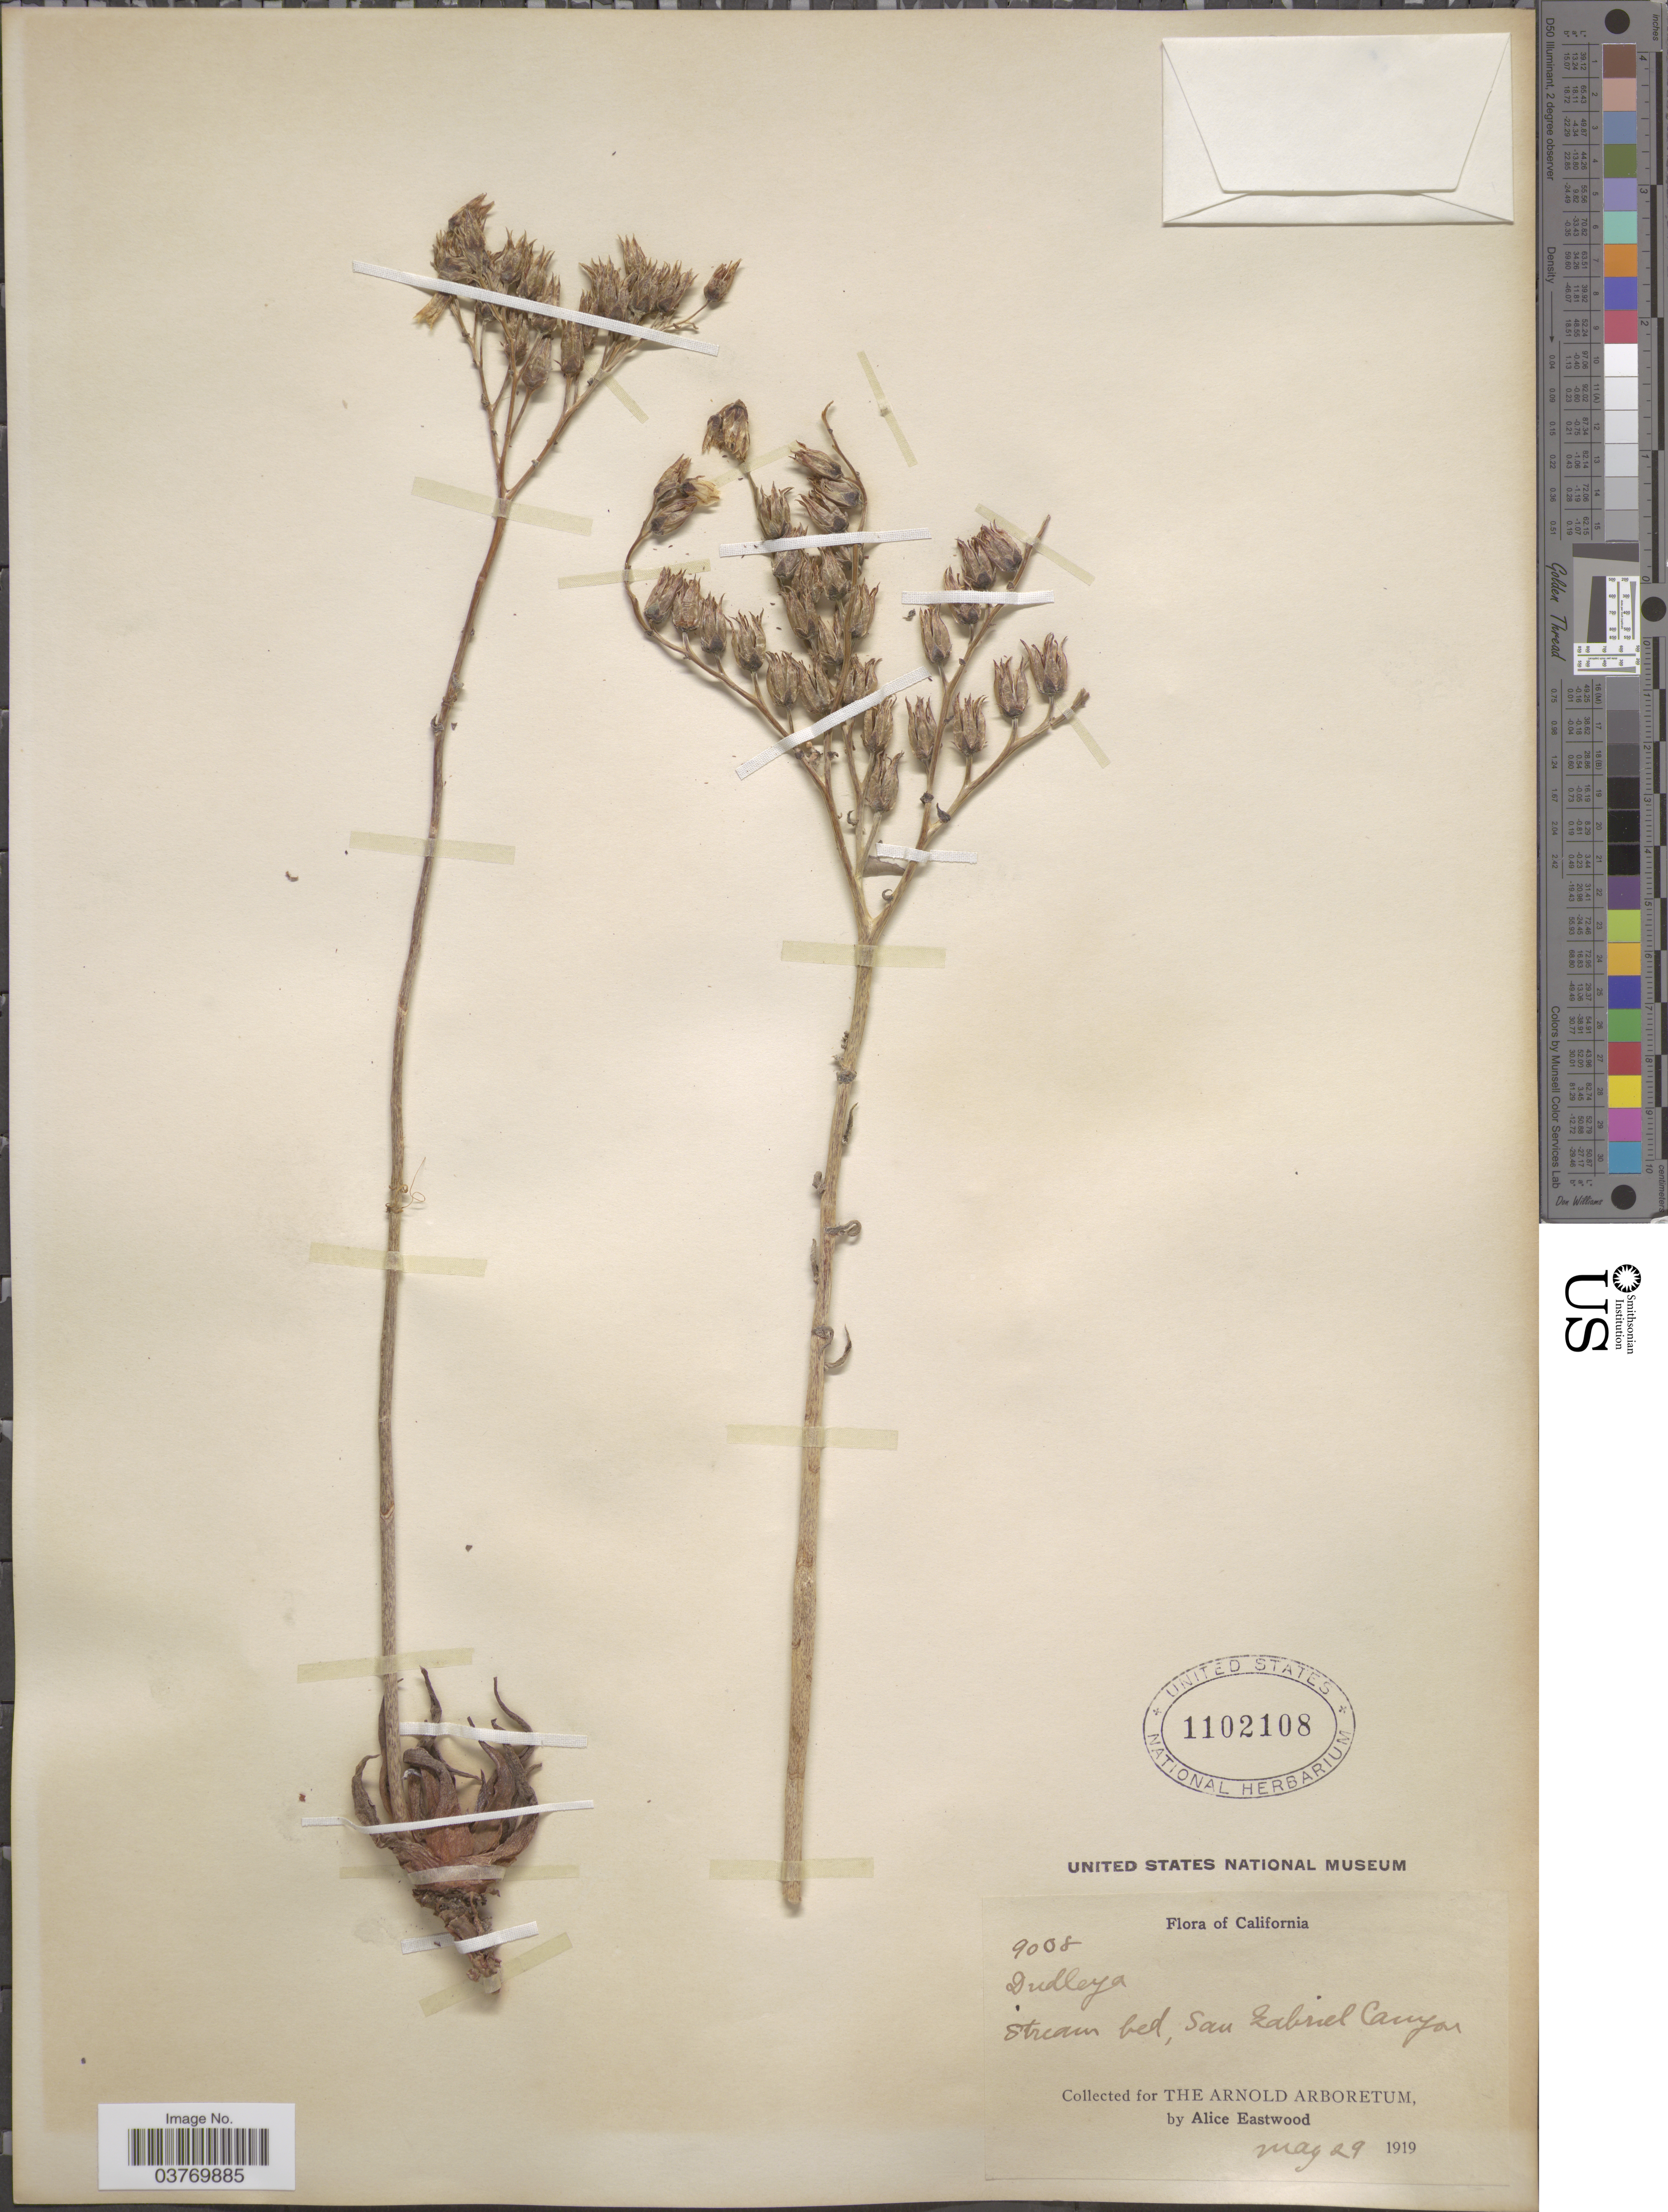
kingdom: Plantae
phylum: Tracheophyta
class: Magnoliopsida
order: Saxifragales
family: Crassulaceae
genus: Dudleya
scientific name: Dudleya sp.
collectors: A. Eastwood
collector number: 9008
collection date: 1919-05-29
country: United States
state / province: California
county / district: Los Angeles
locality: Stream bed, San Gabriel Canyon.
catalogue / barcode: US 1102108